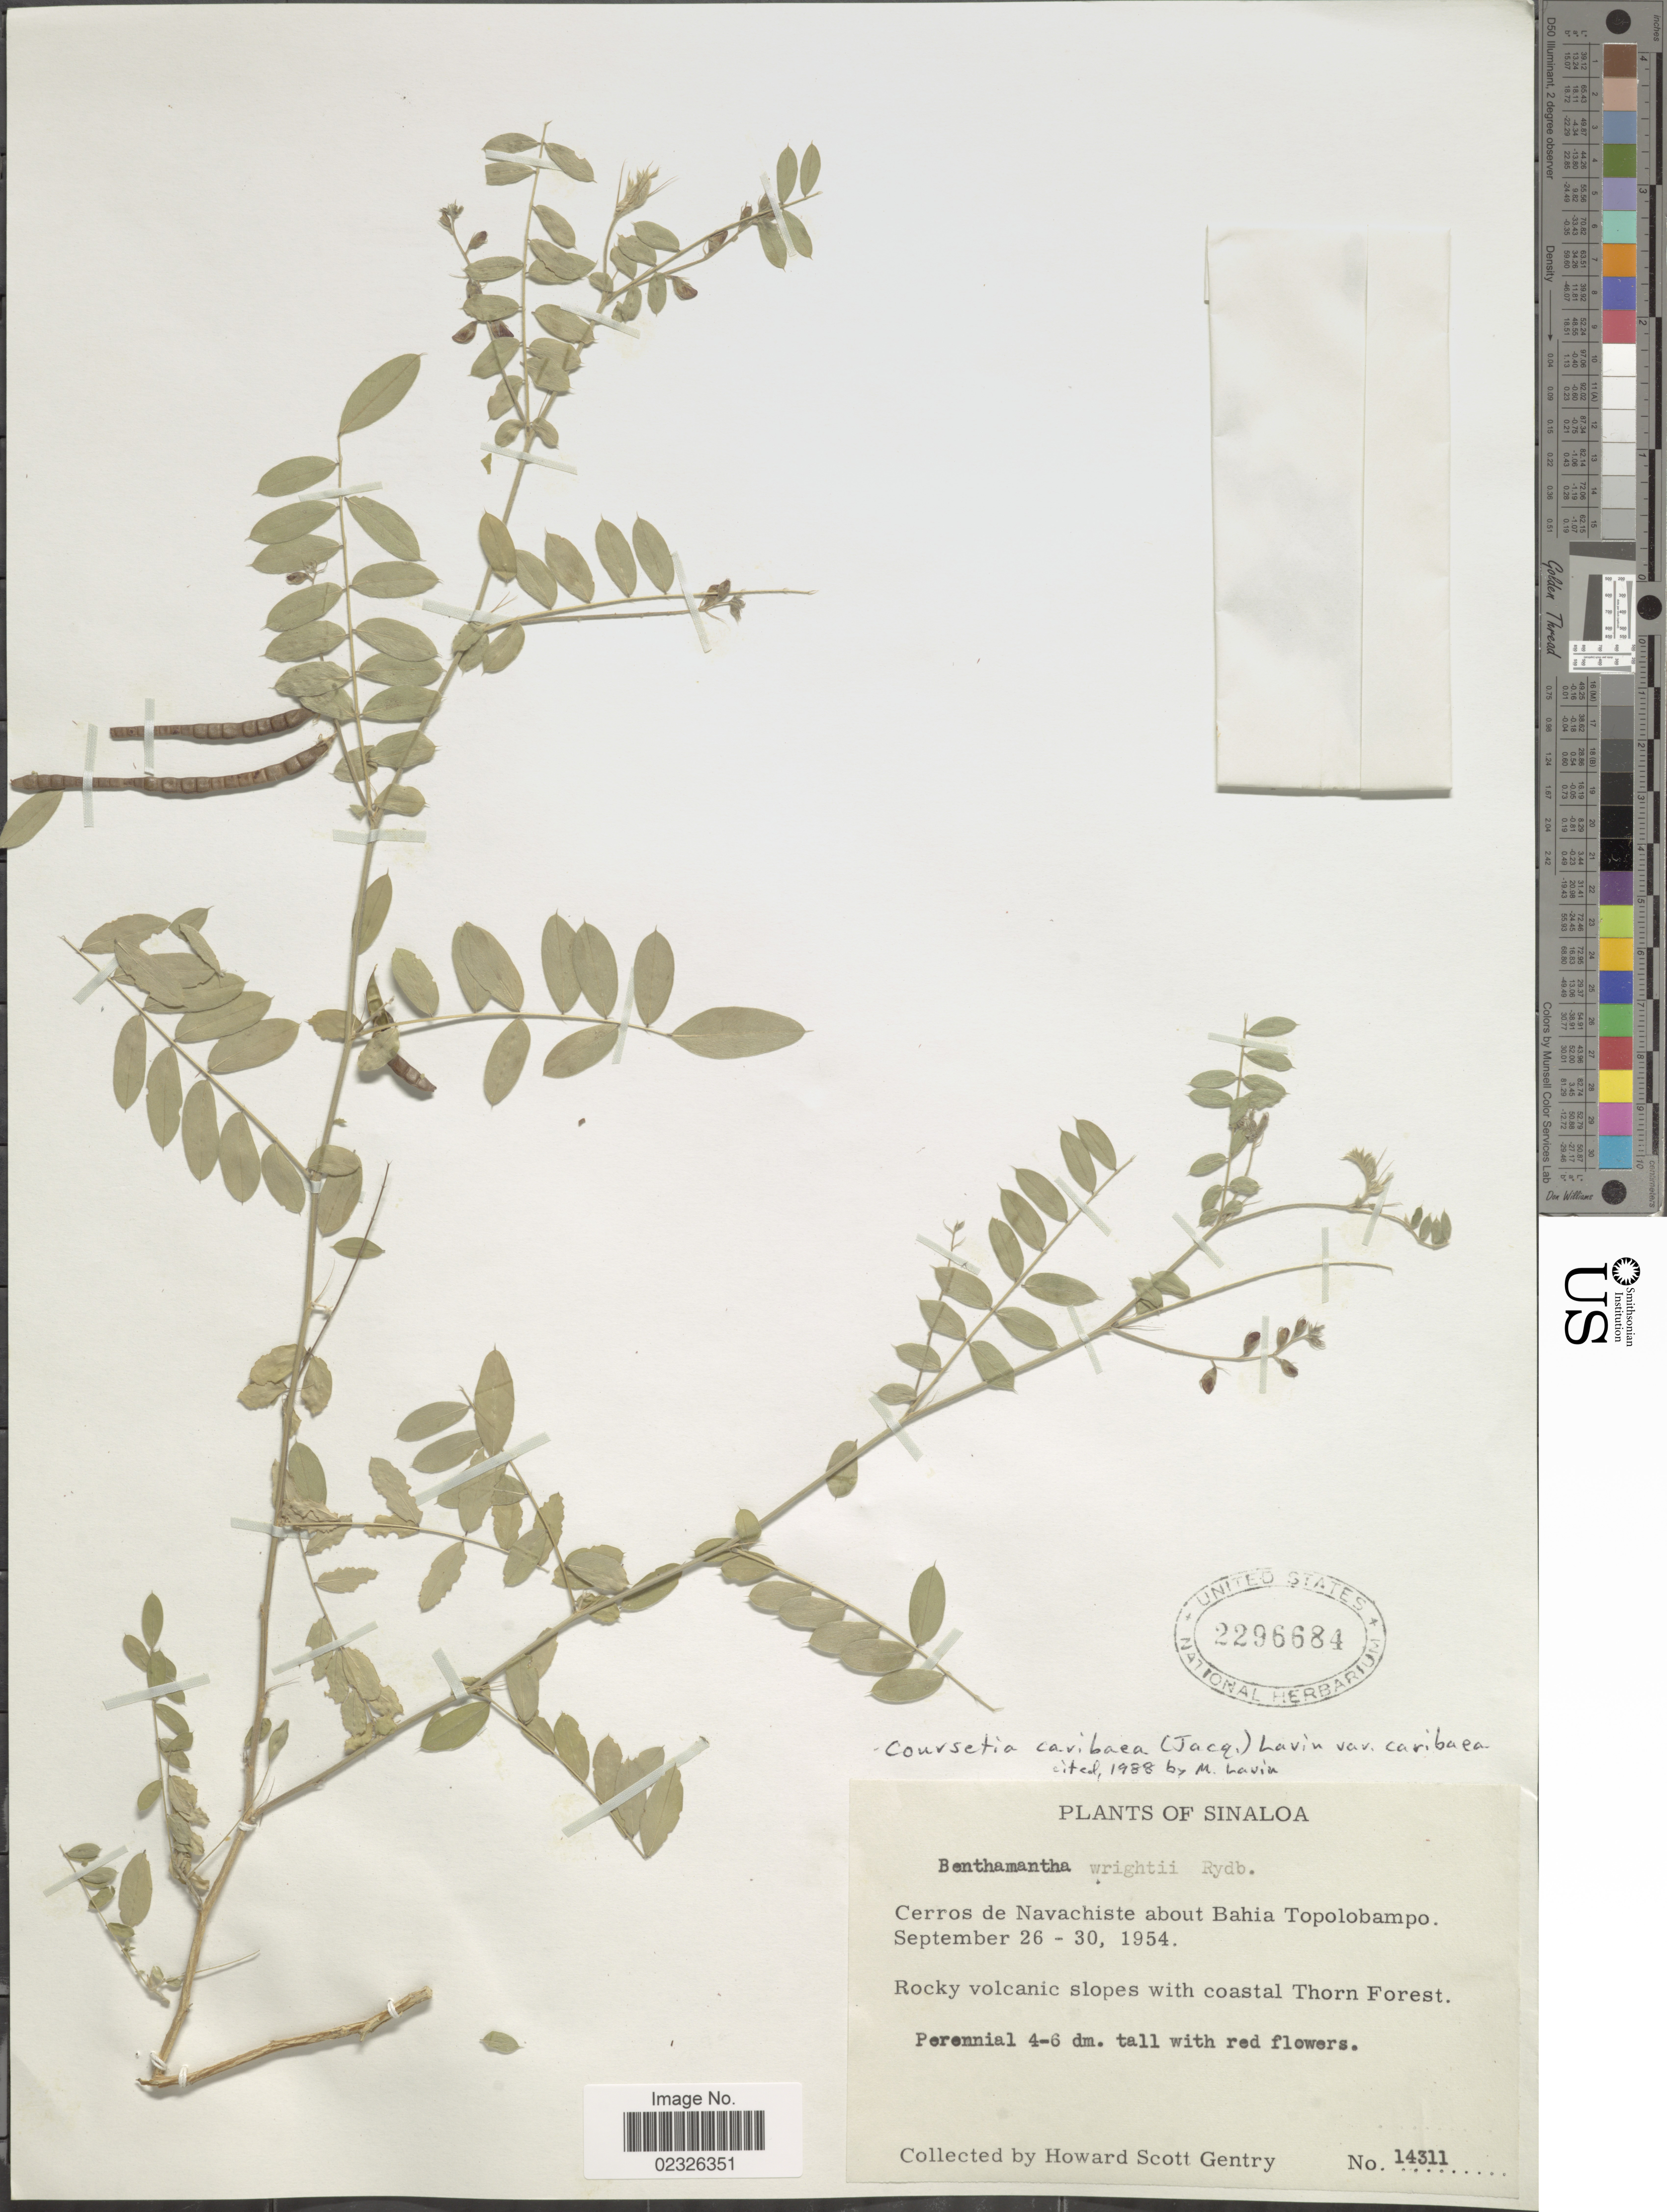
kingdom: Plantae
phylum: Tracheophyta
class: Magnoliopsida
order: Fabales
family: Fabaceae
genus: Coursetia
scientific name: Coursetia caribaea var. caribaea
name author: (Jacq.) Lavin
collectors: H. S. Gentry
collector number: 14311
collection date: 1954-09-26/1954-09-30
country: Mexico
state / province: Sinaloa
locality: Cerros de Navachiste about Bahia Topolobampo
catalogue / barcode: US 2296684